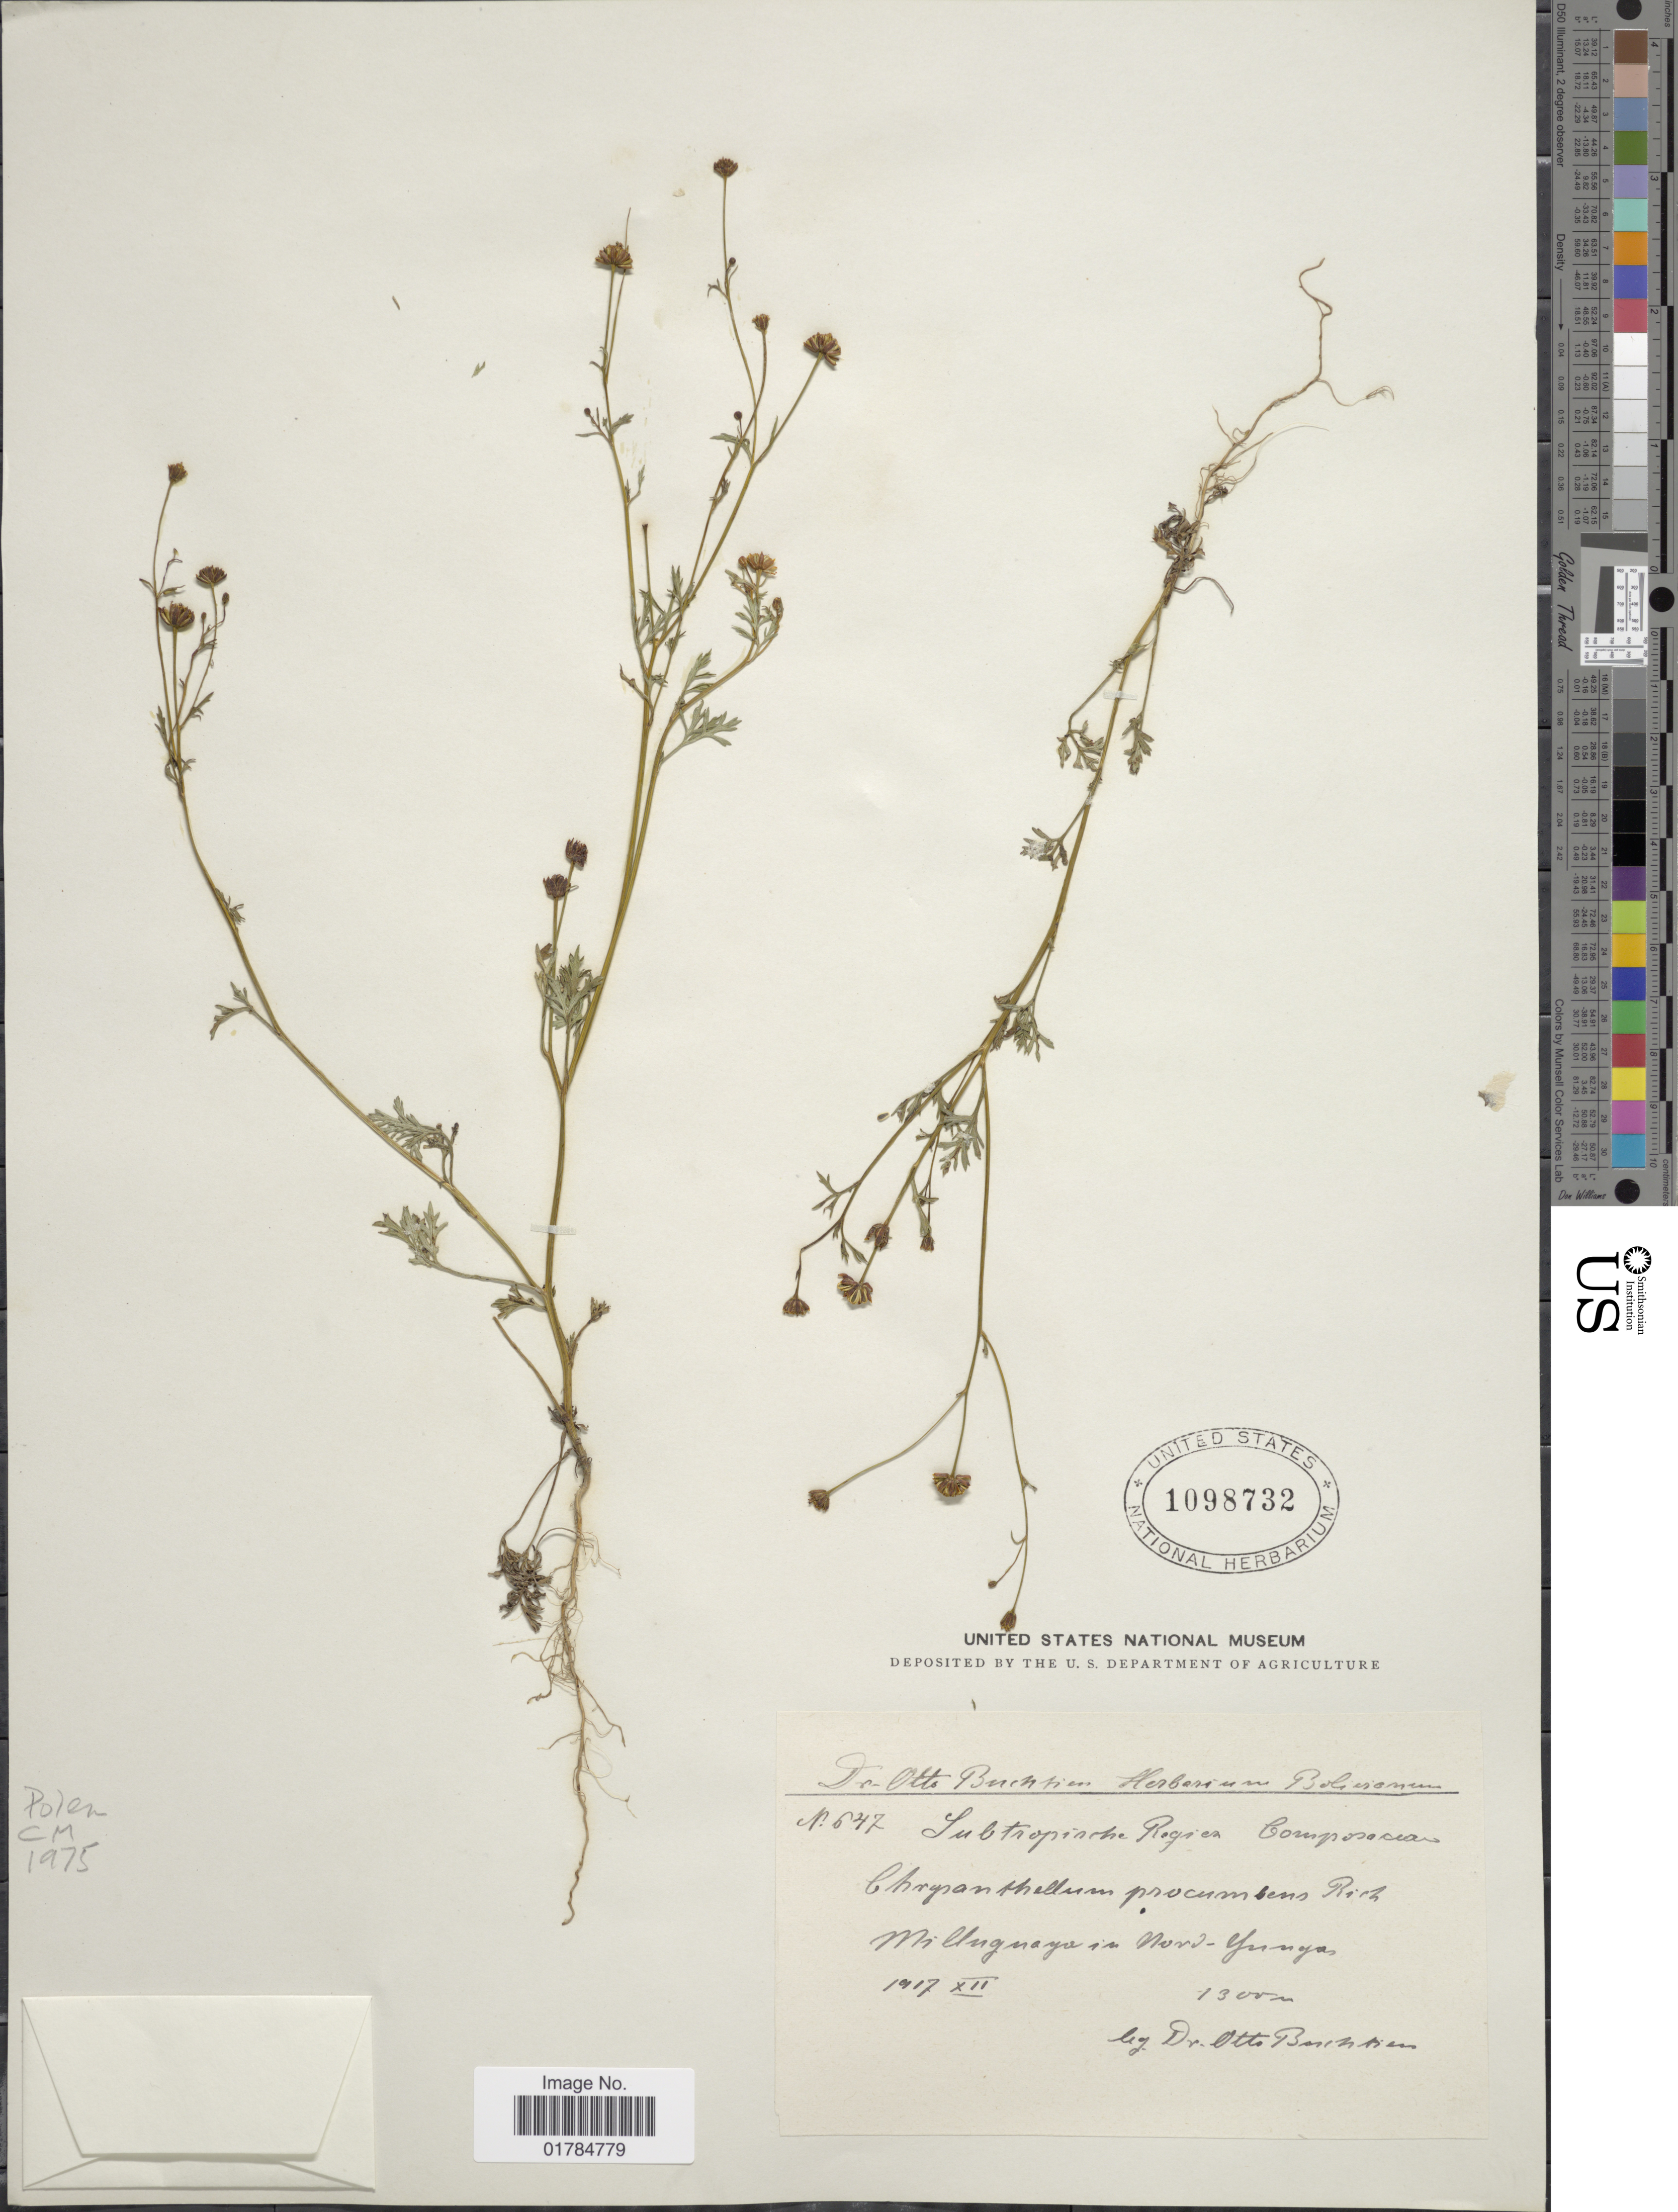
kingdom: Plantae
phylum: Tracheophyta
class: Magnoliopsida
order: Asterales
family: Asteraceae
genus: Chrysanthellum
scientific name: Chrysanthellum procumbens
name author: Pers.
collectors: O. Buchtien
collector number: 647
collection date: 1917-12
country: Bolivia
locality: Millunguaya in Nord-Yungas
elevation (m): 1300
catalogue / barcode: US 1098732